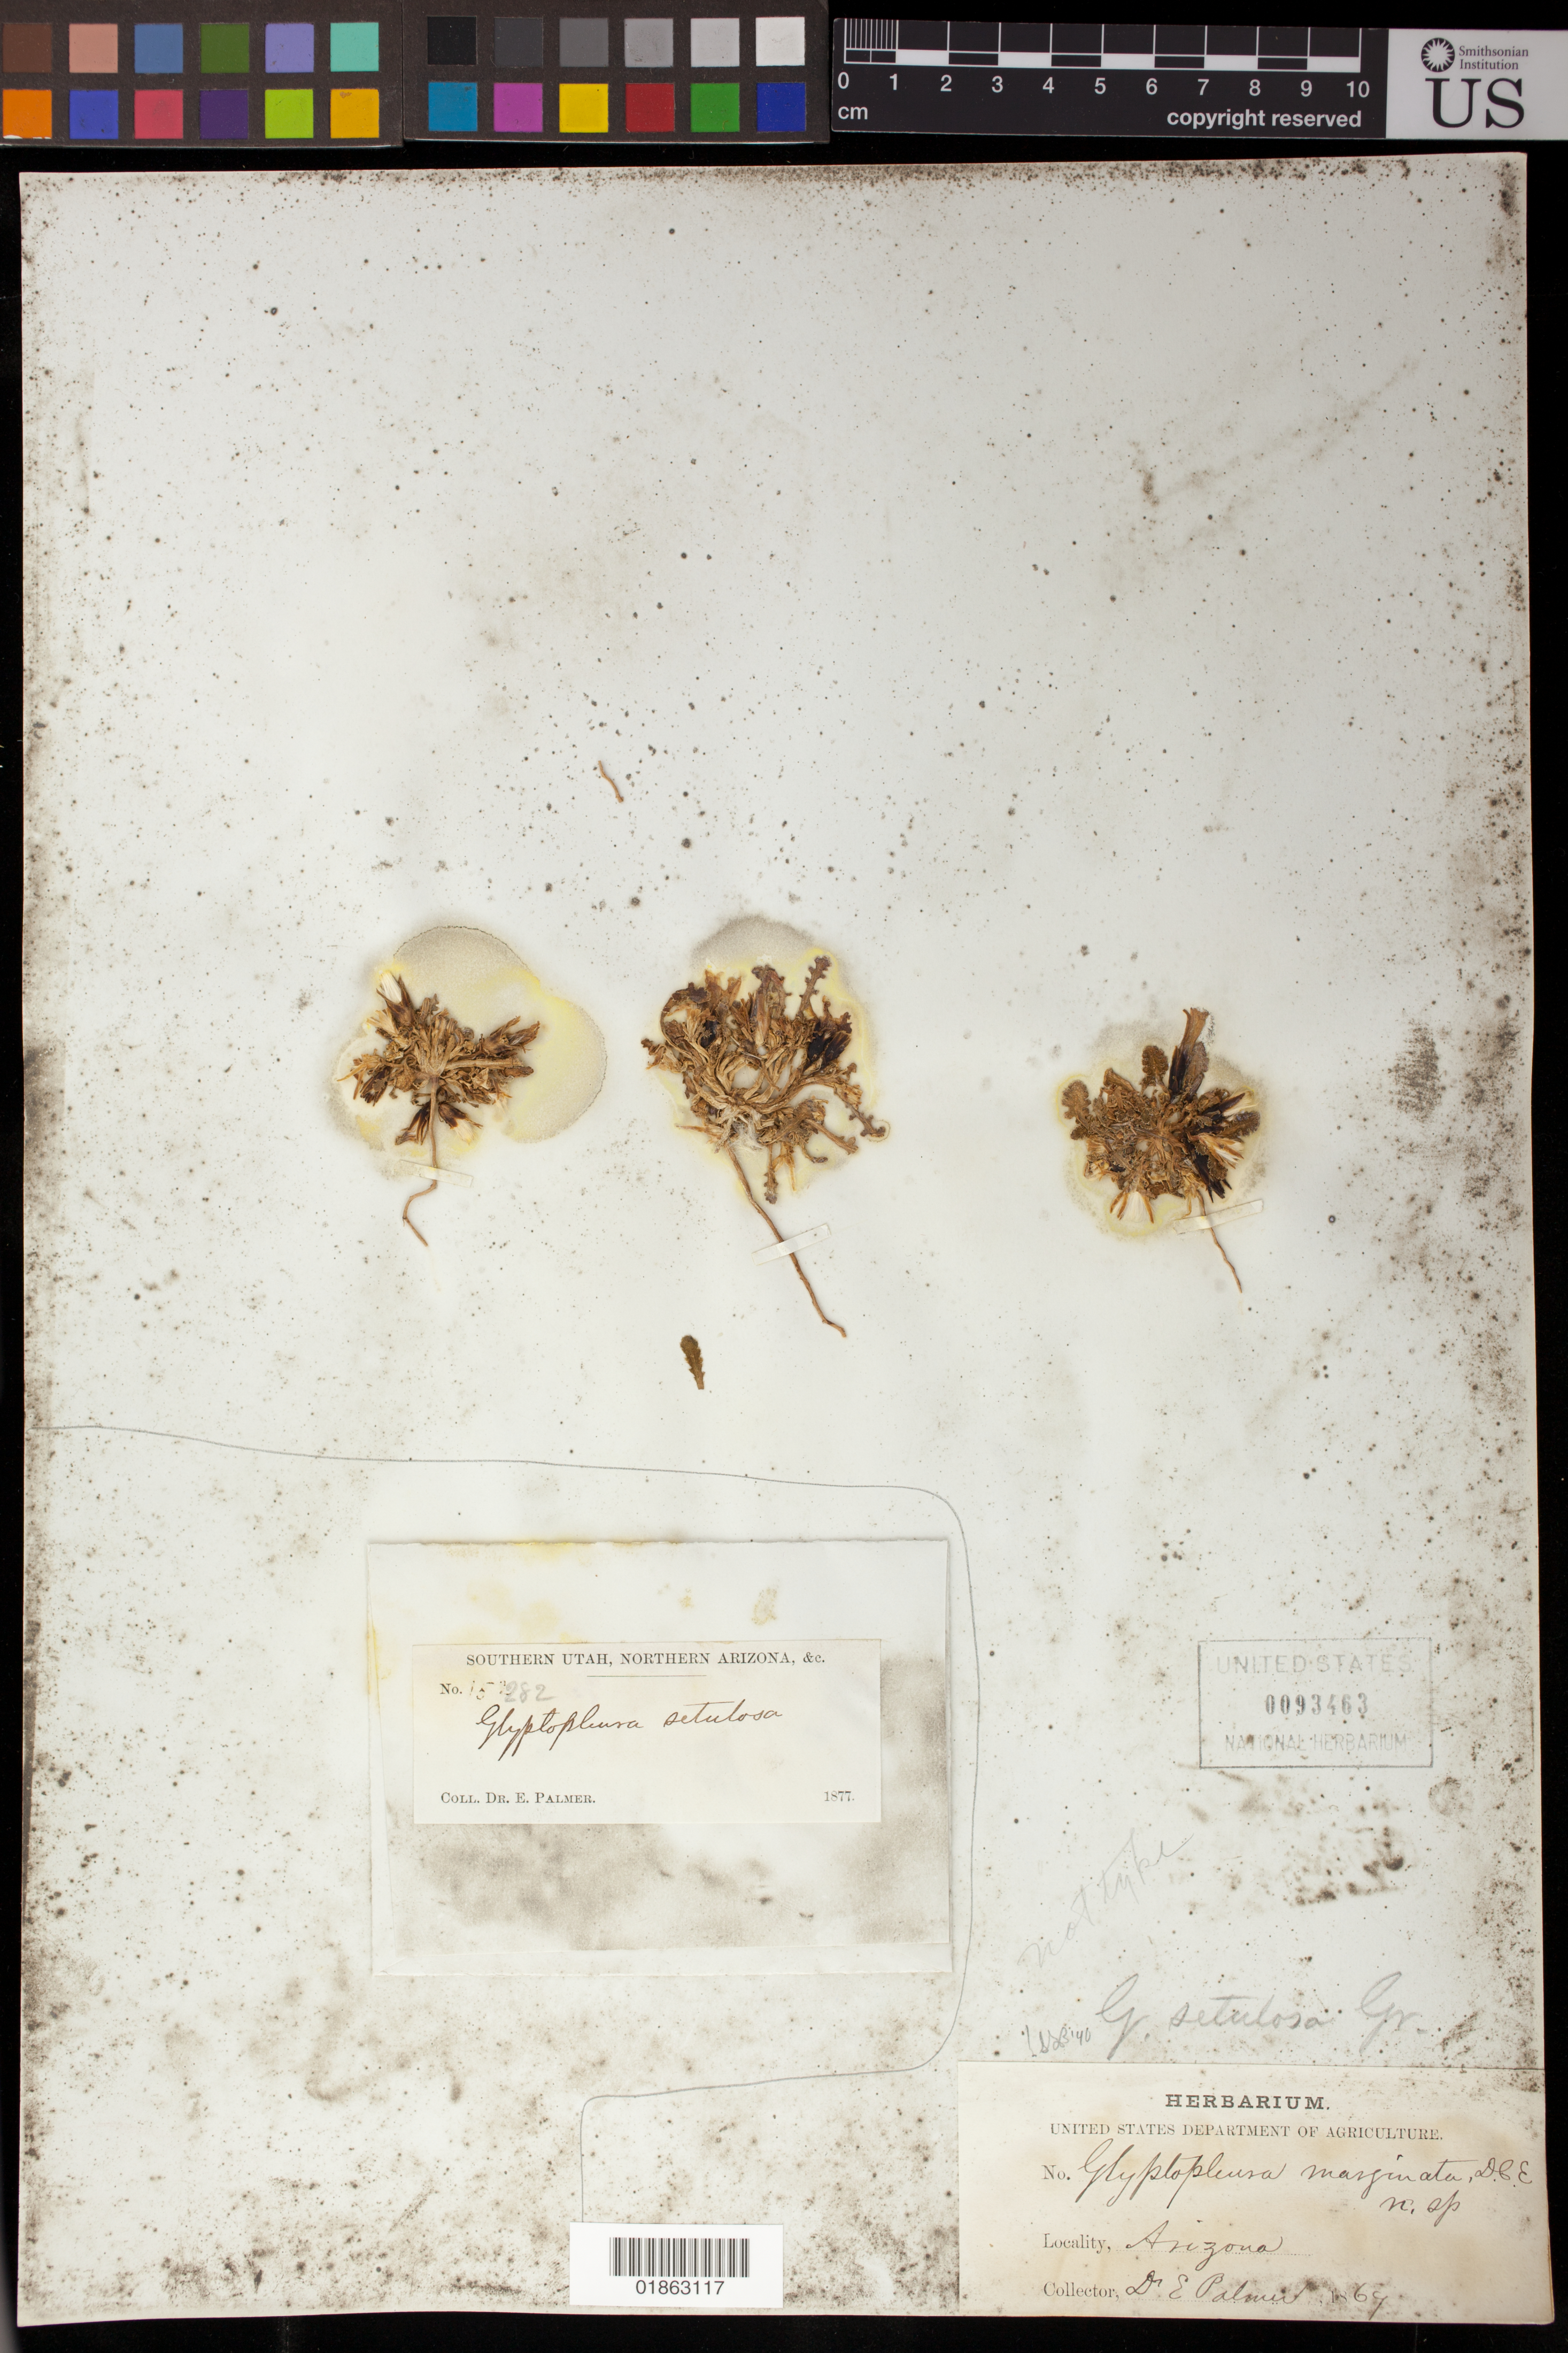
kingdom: Plantae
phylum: Tracheophyta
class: Magnoliopsida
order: Asterales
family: Asteraceae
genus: Glyptopleura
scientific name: Glyptopleura marginata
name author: D.C. Eaton in C. King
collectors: E. Palmer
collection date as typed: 1869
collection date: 1869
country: United States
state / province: Arizona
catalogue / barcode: US 93463